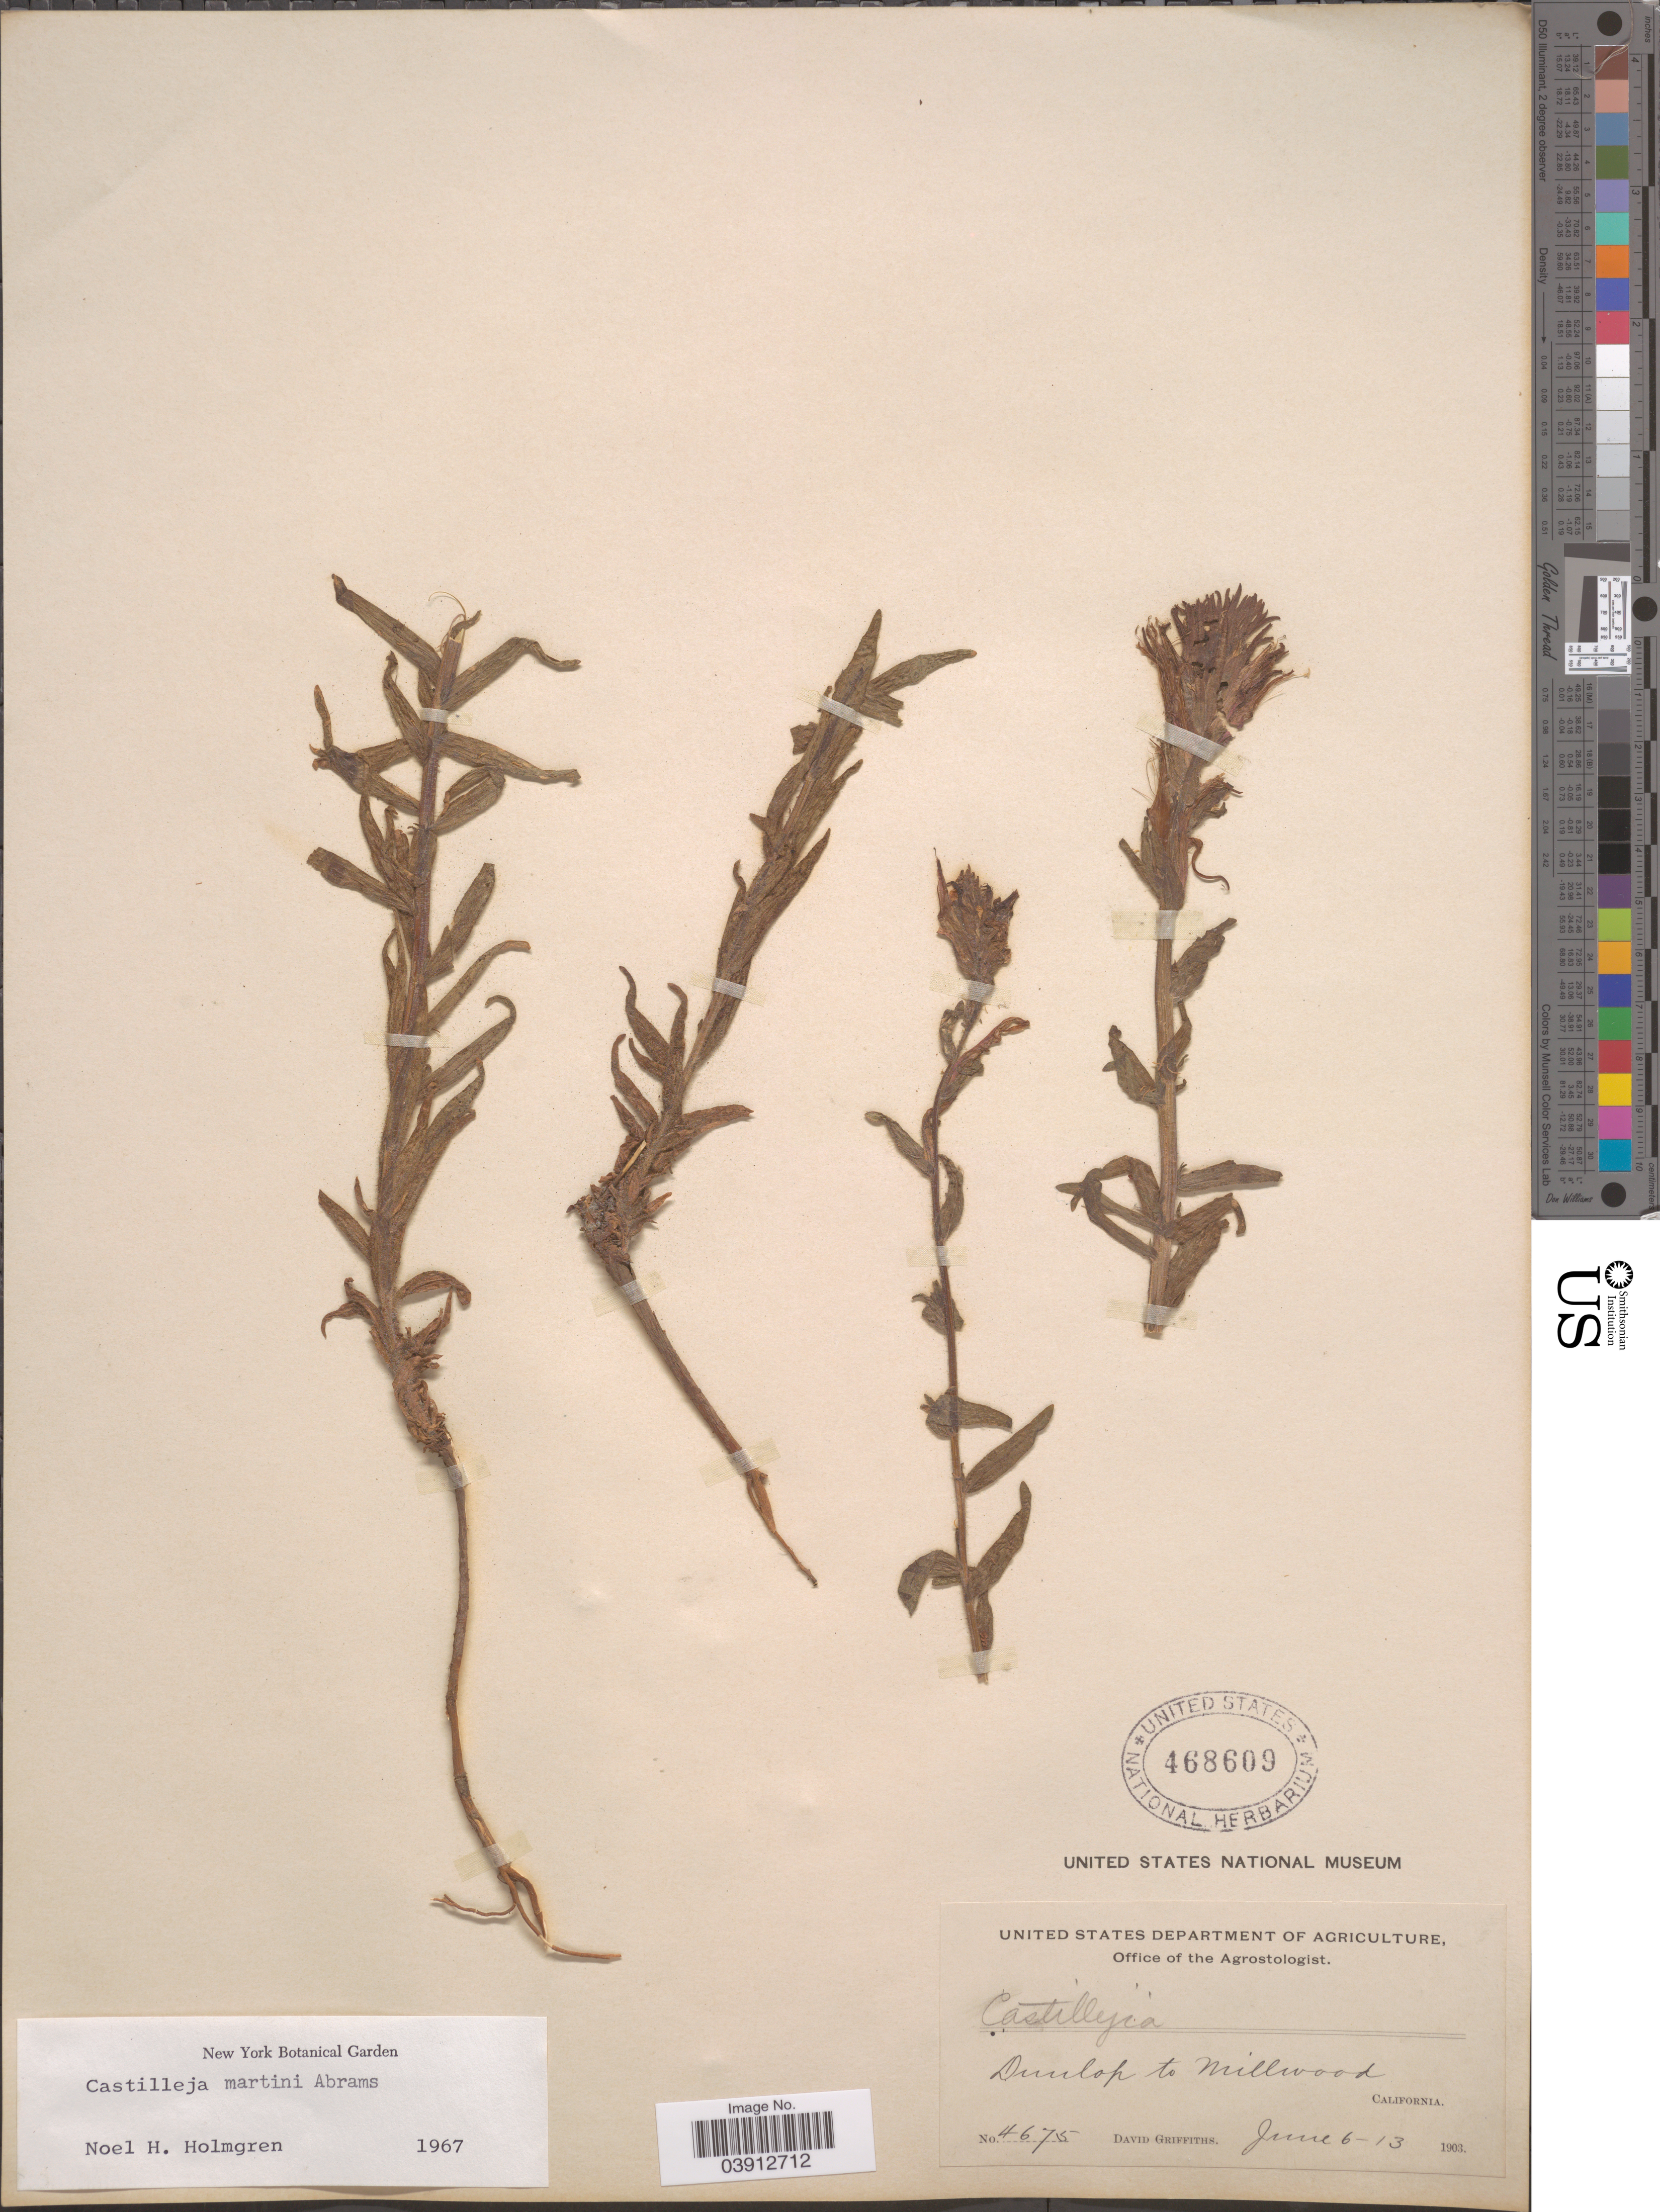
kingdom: Plantae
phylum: Tracheophyta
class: Magnoliopsida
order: Lamiales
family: Orobanchaceae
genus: Castilleja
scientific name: Castilleja martinii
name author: Abrams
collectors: D. Griffiths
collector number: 4675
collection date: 1903-06-06/1903-06-13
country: United States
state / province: California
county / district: Fresno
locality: Dunlop to Millwood.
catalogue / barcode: US 468609